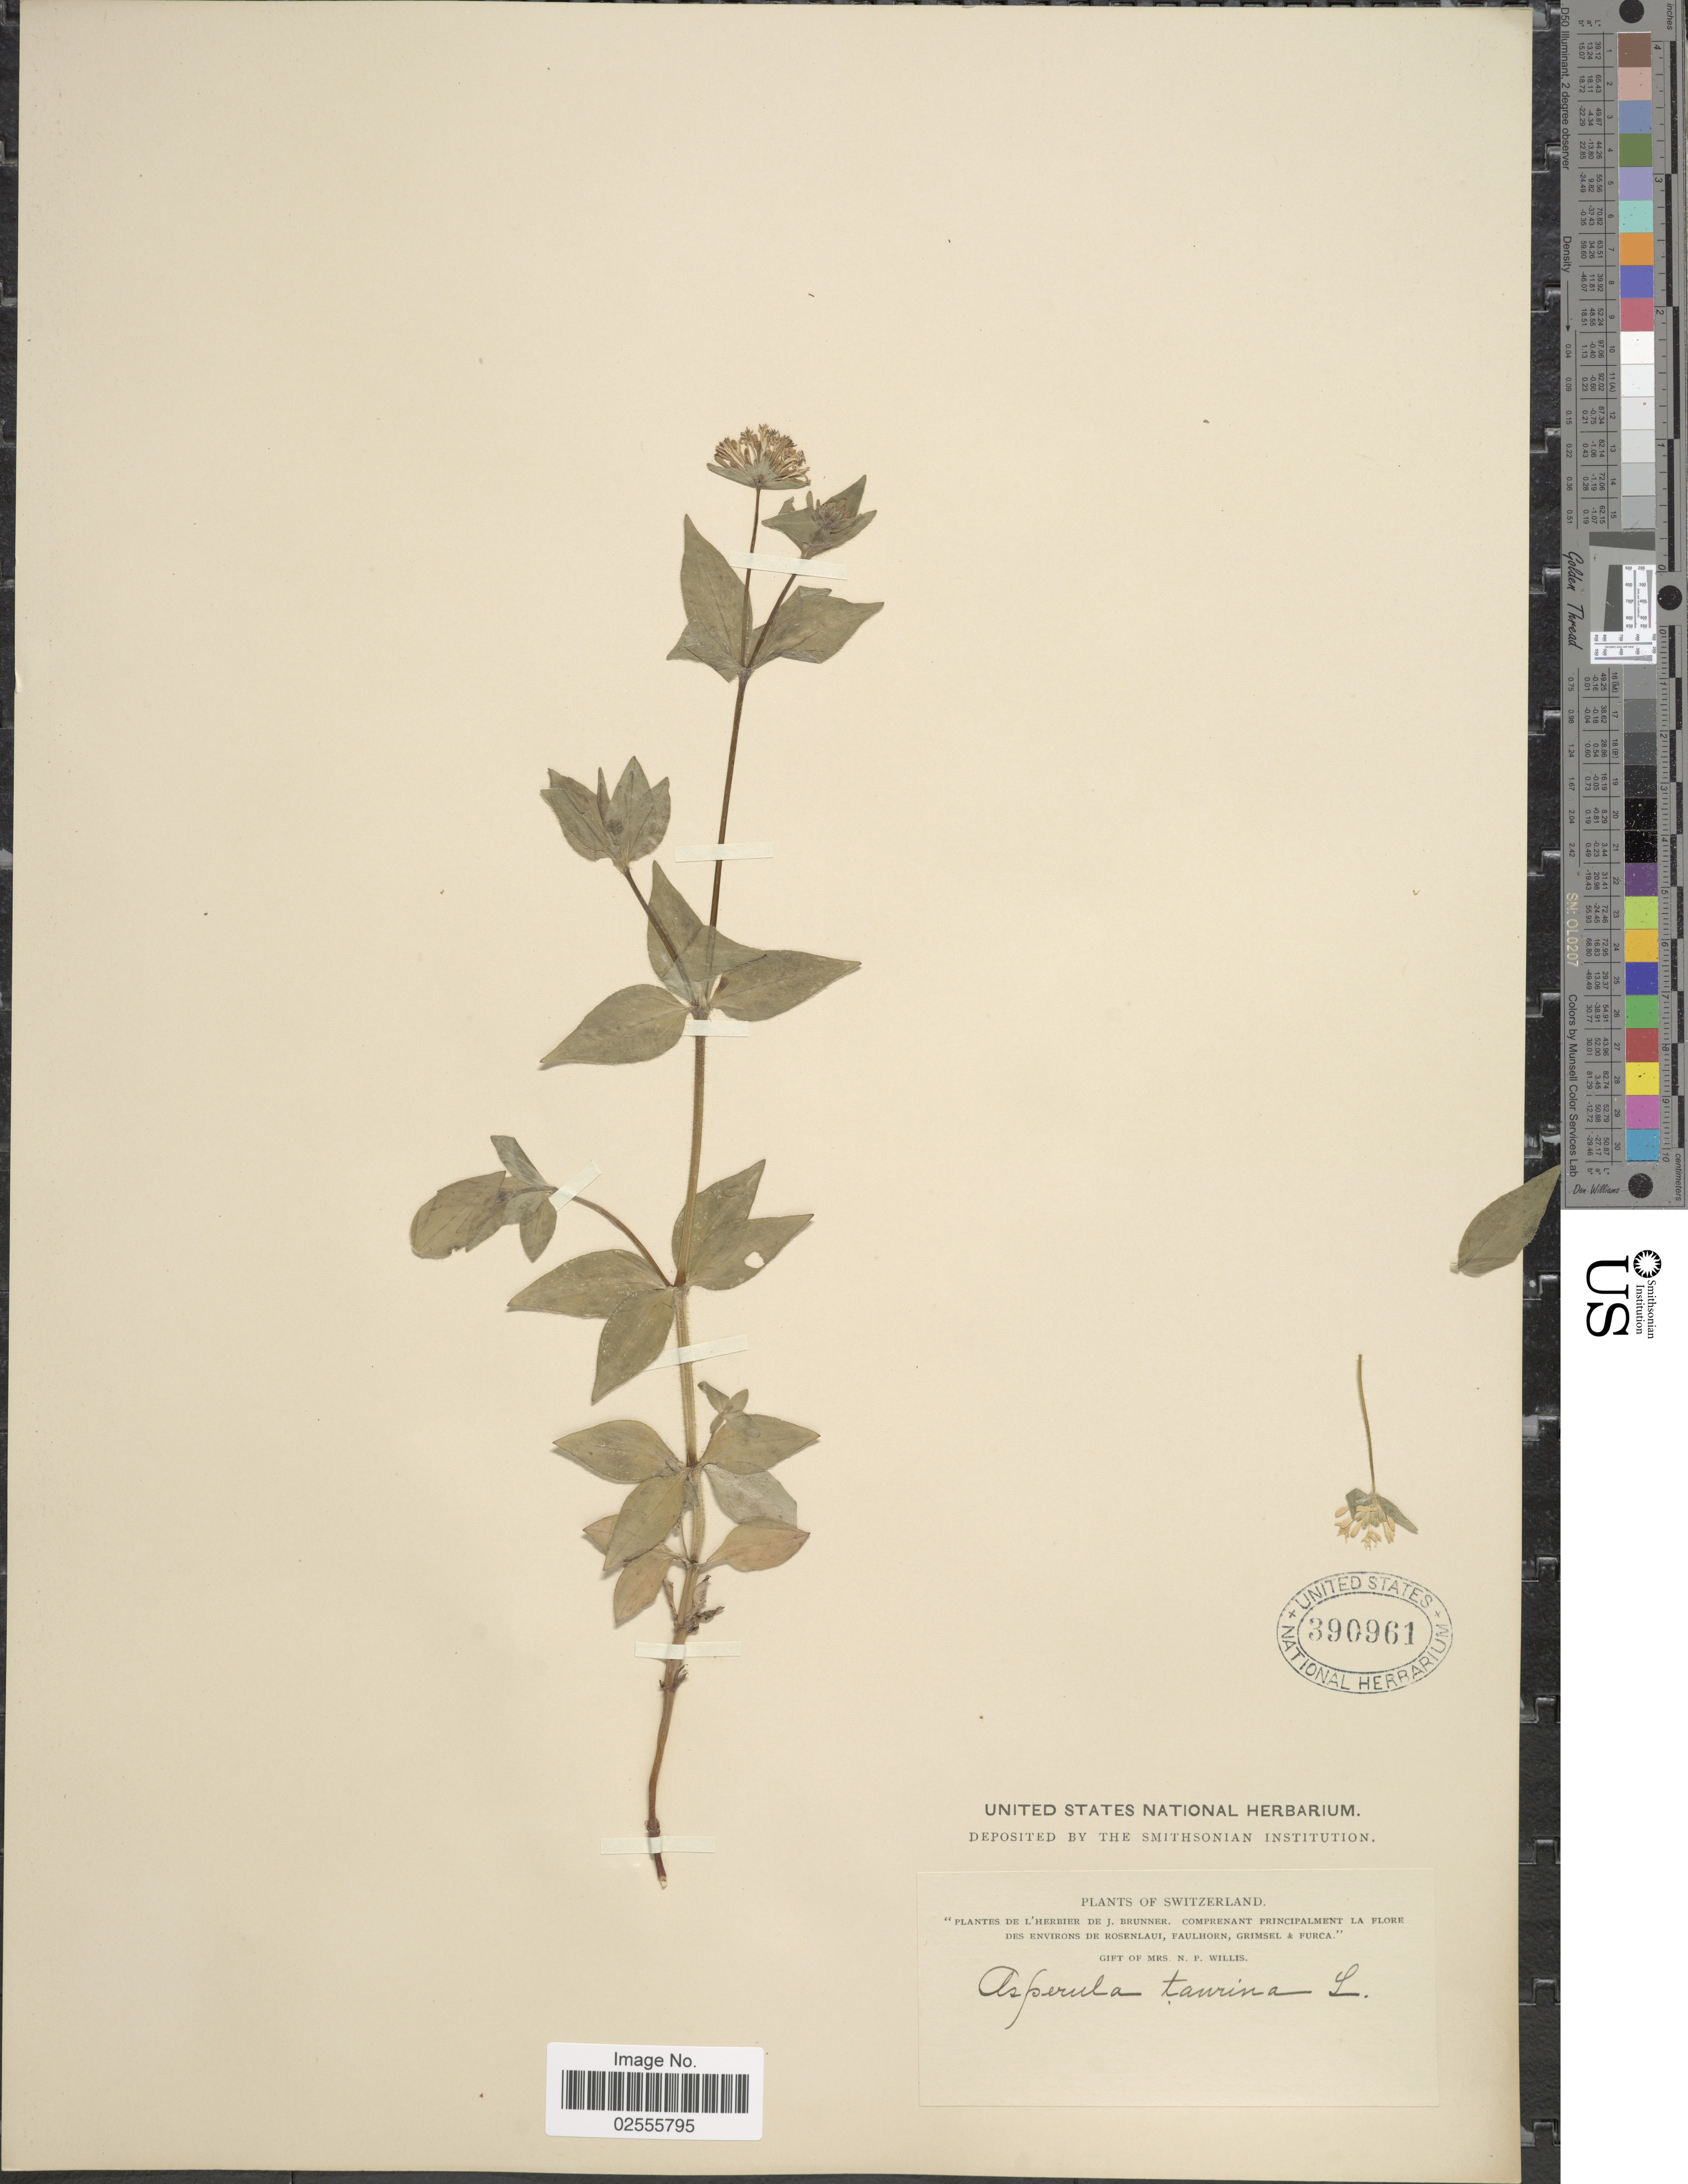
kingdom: Plantae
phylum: Tracheophyta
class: Magnoliopsida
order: Gentianales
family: Rubiaceae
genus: Asperula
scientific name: Asperula taurina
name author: L.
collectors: J. Brunner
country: Switzerland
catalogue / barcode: US 390961